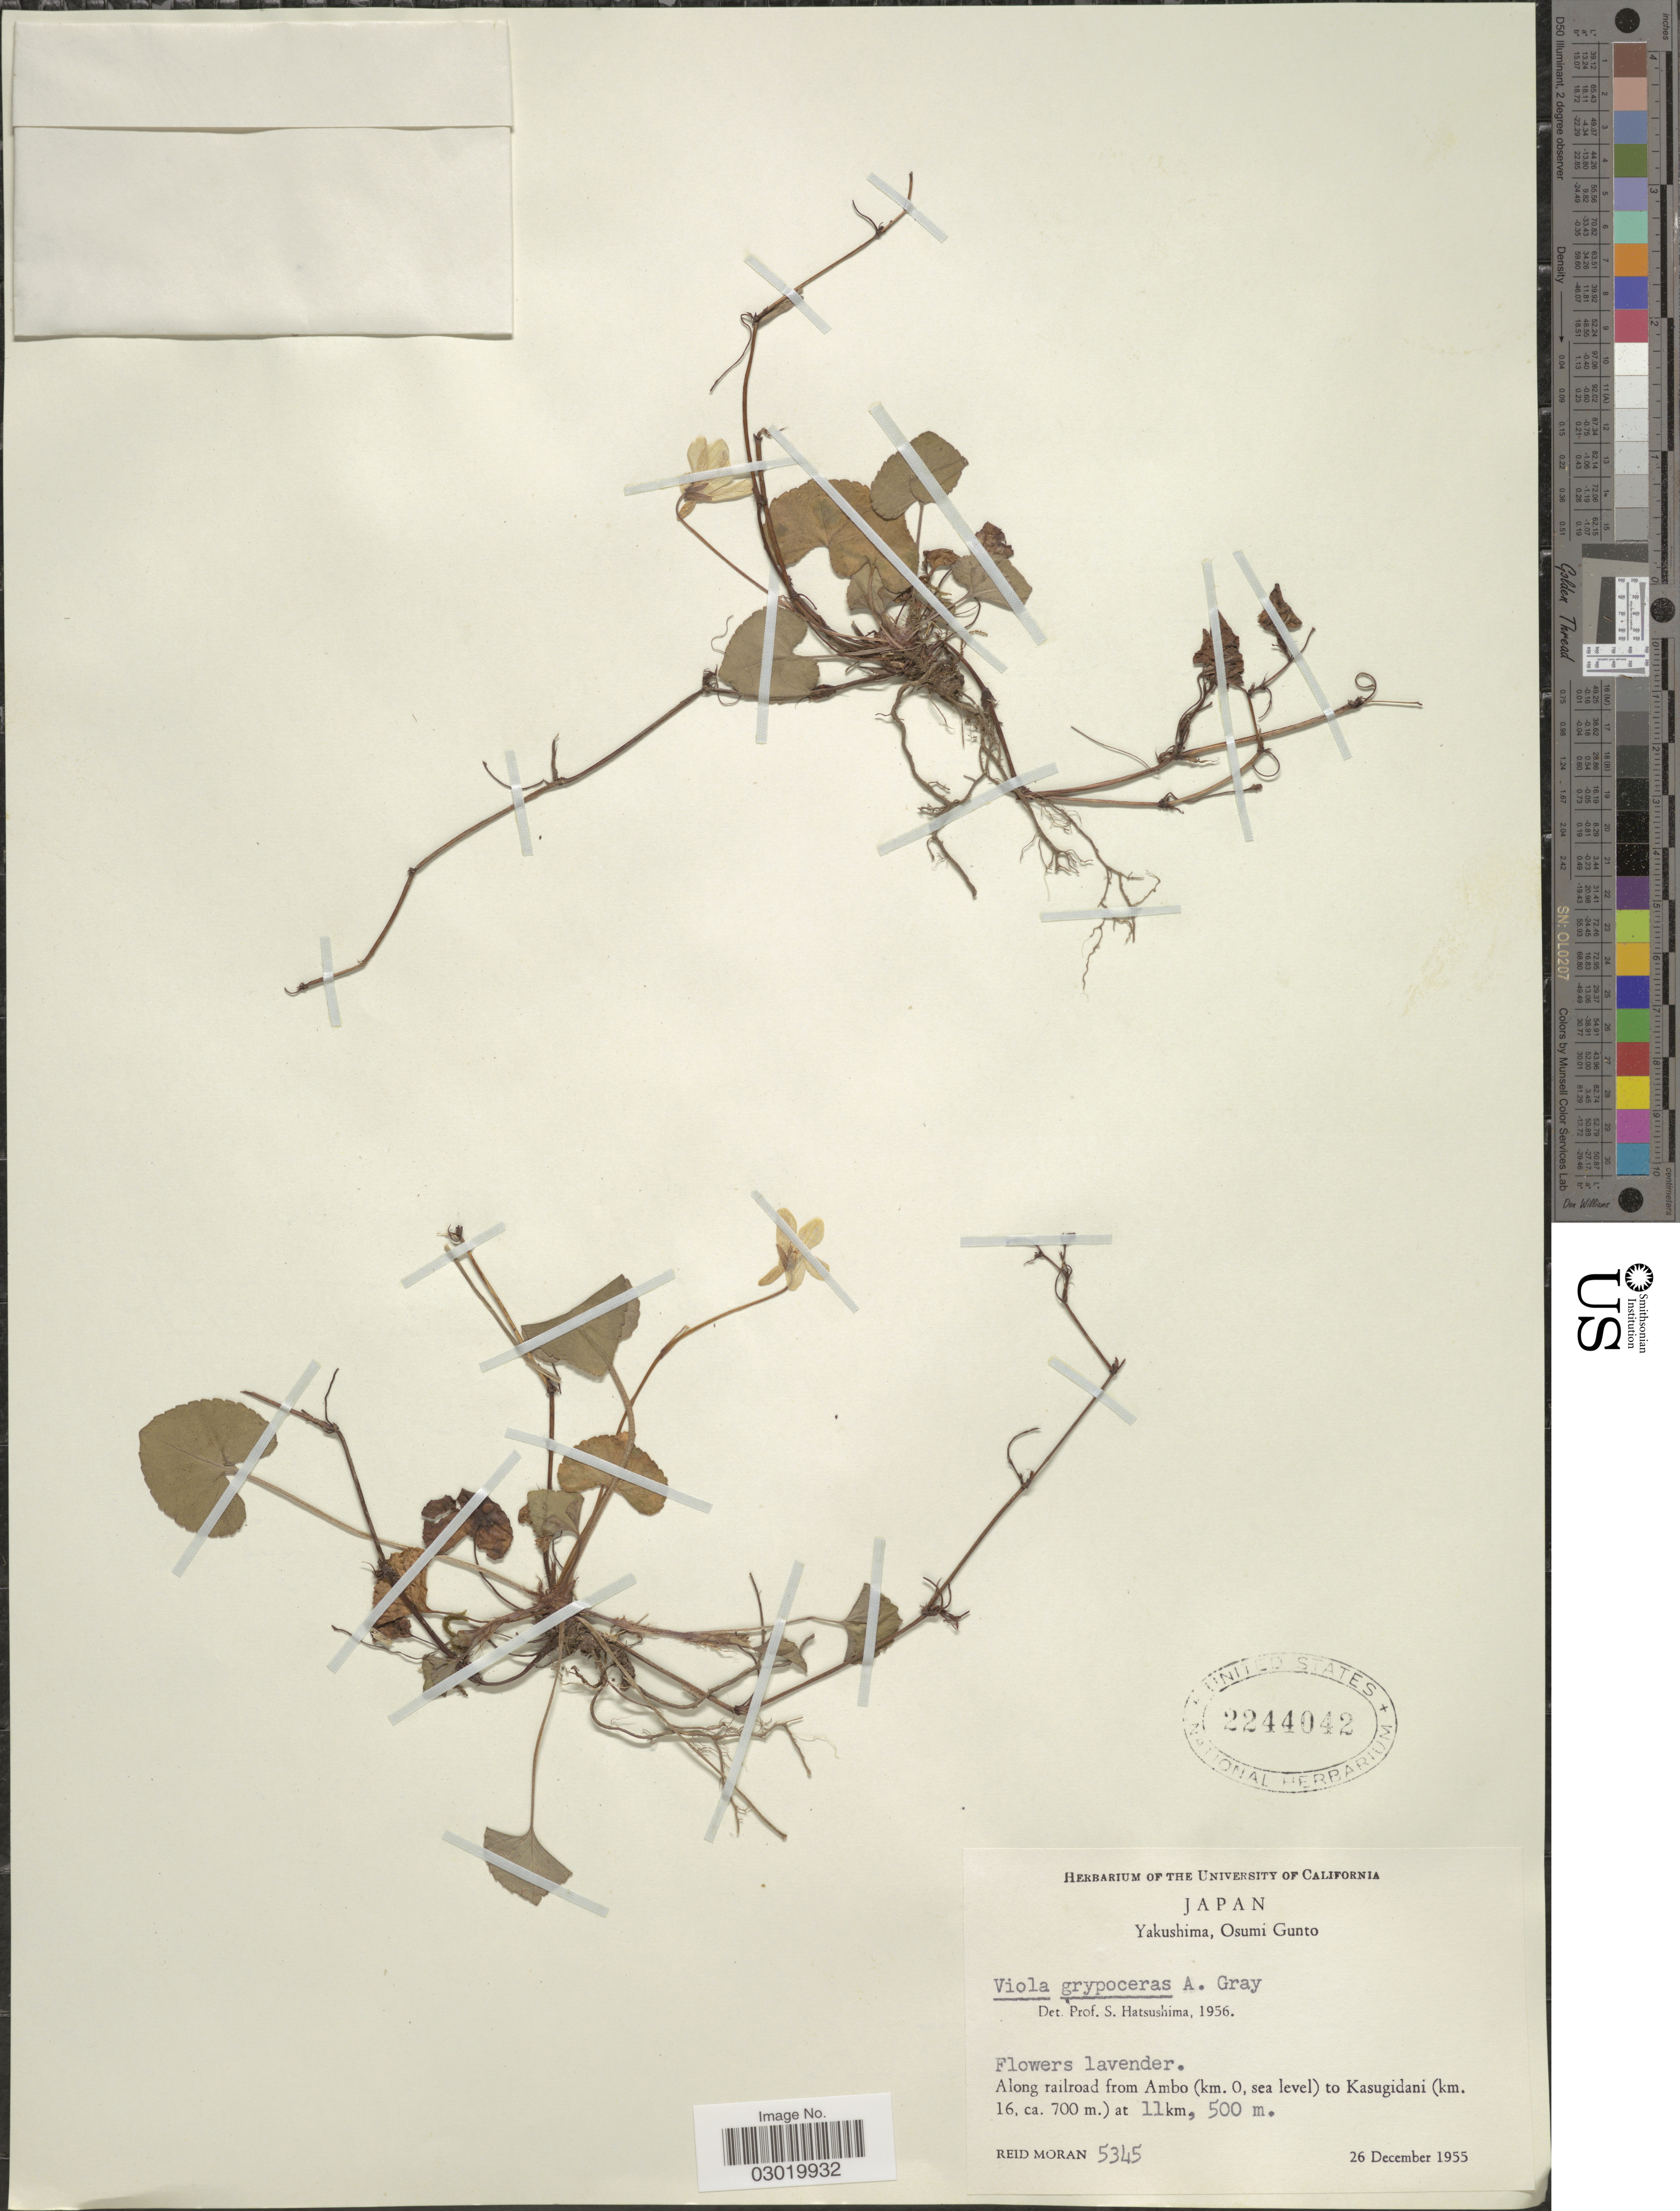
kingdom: Plantae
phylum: Tracheophyta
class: Magnoliopsida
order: Malpighiales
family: Violaceae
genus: Viola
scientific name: Viola grypoceras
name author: A. Gray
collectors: R. Moran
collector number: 5345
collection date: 1955-12-26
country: Japan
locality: Yakushima, Osumi Gunto. Along railroad from Ambo (km. 0, sea level) to Kasugidani (km. 16), at 11 km.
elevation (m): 500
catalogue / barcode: US 2244042